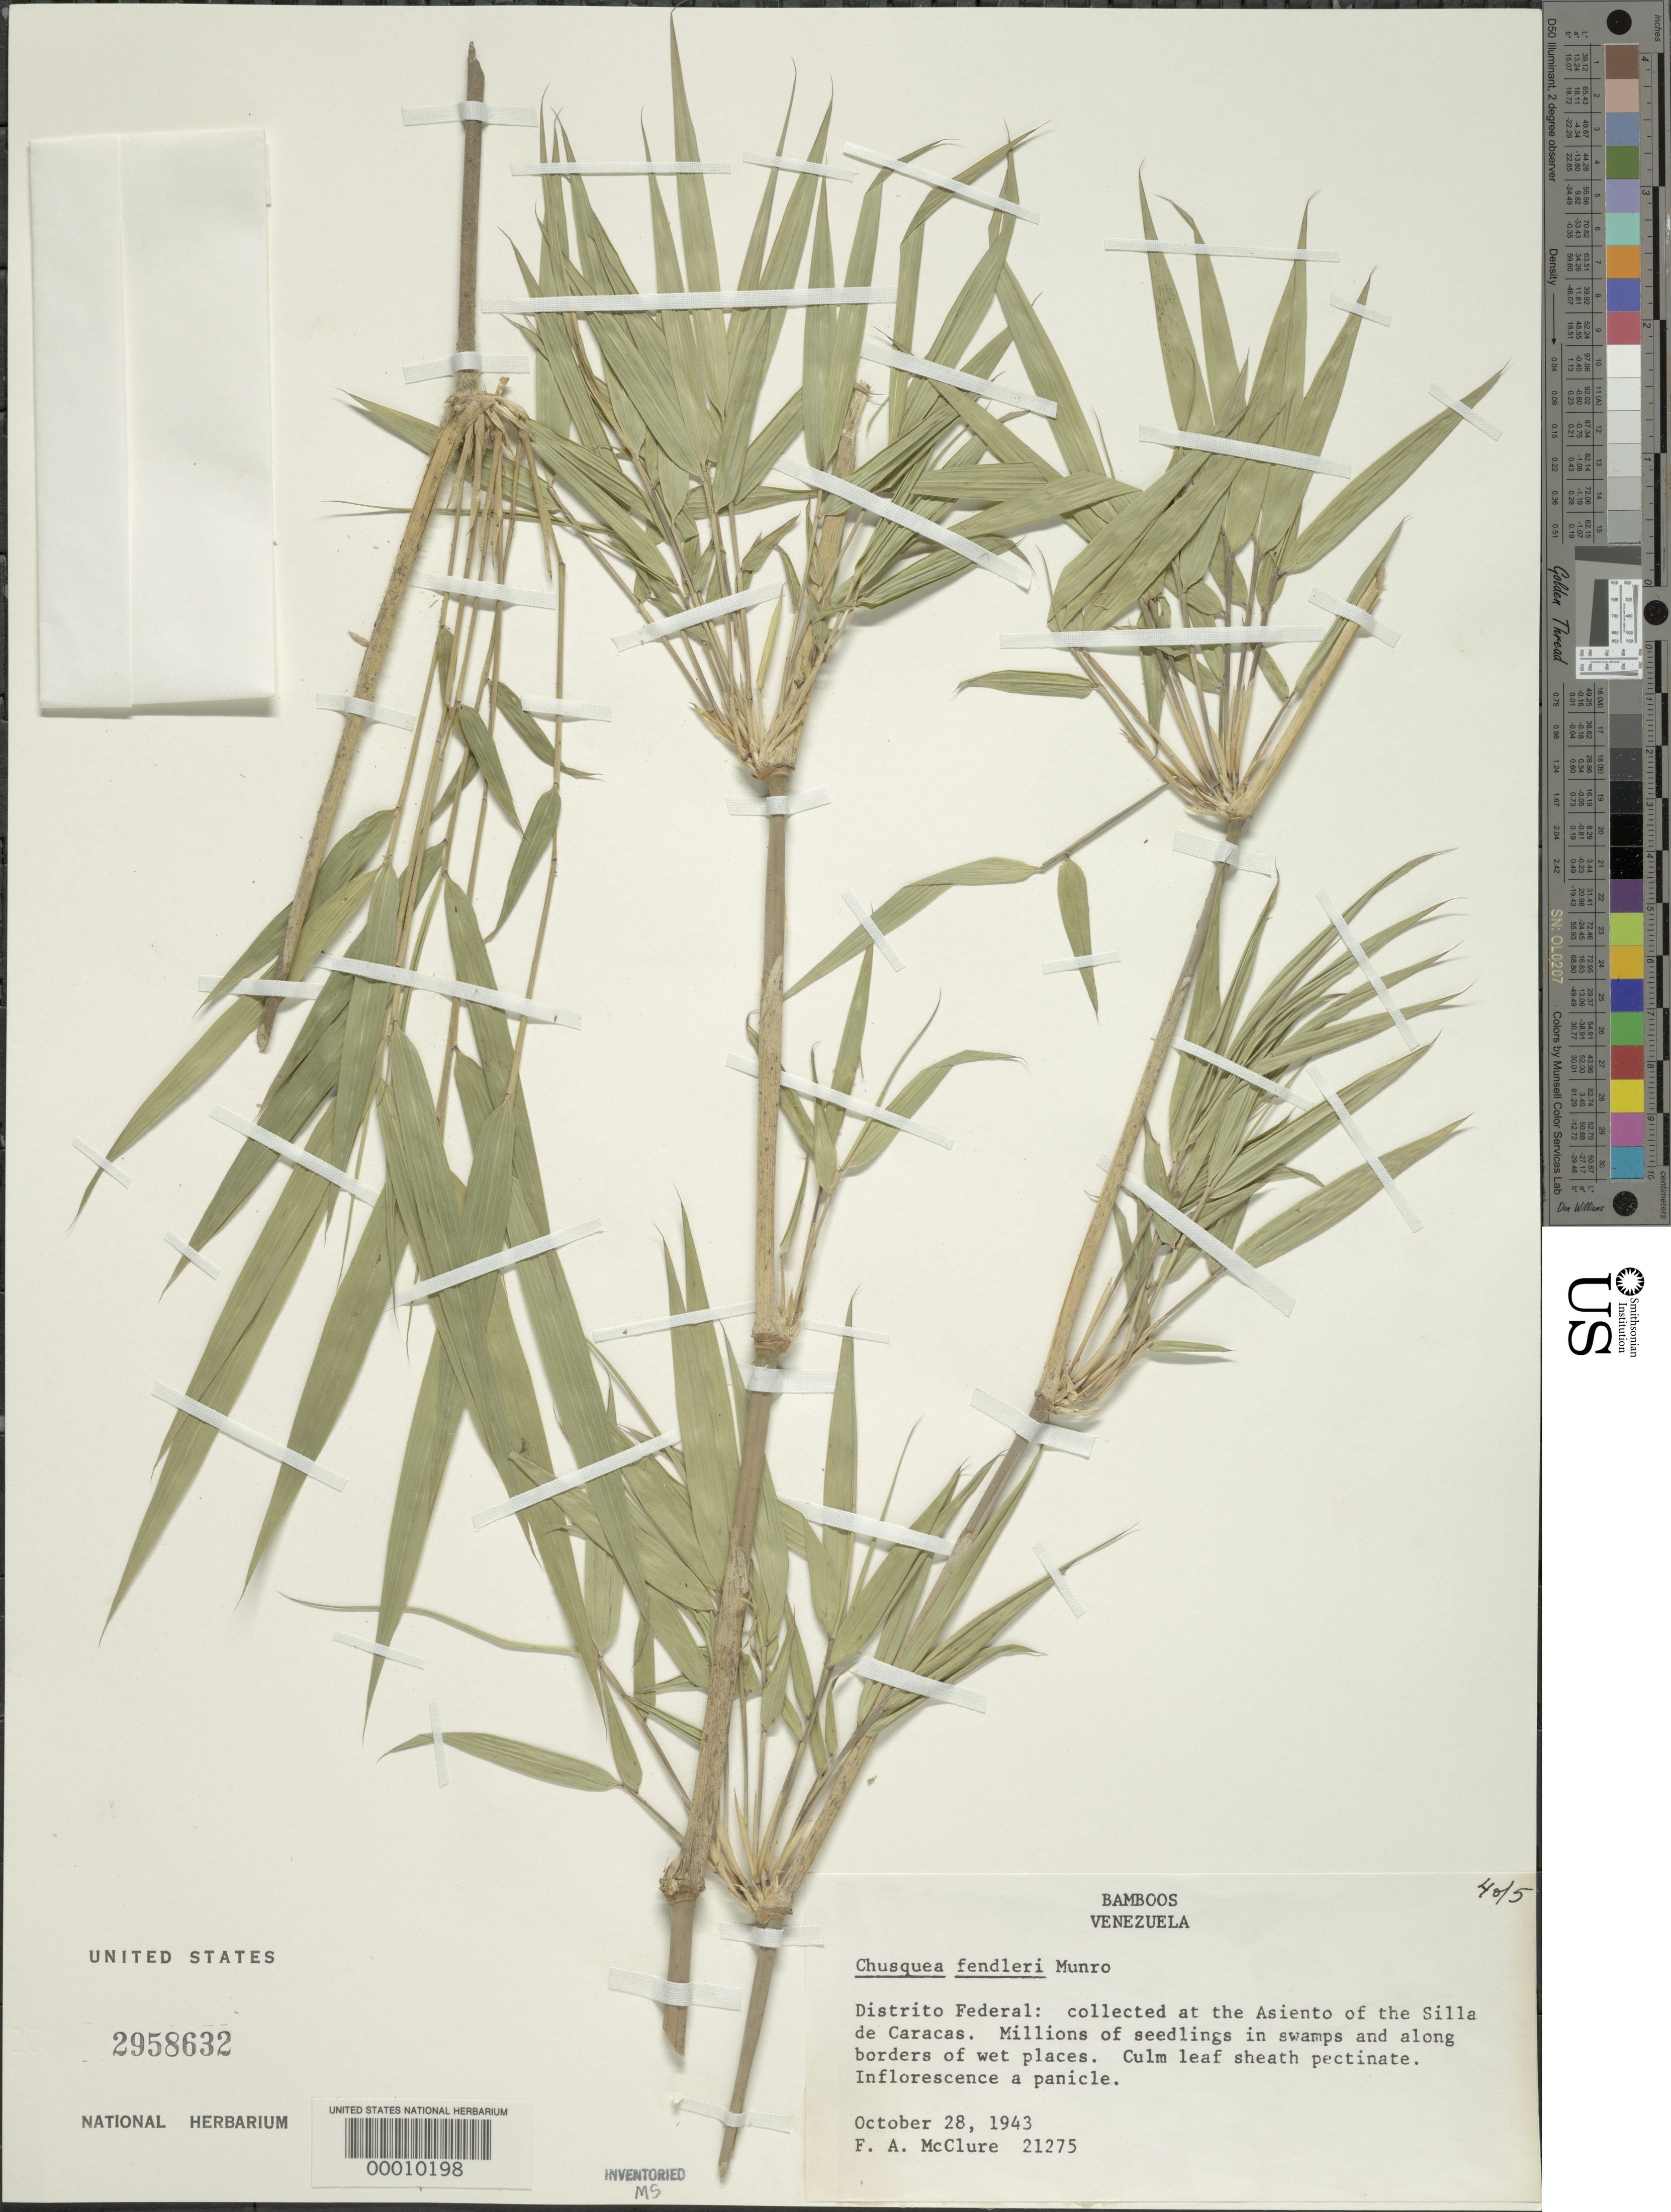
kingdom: Plantae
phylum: Tracheophyta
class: Liliopsida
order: Poales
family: Poaceae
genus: Chusquea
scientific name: Chusquea fendleri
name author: Munro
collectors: F. A. McClure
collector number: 21275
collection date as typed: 28 Oct 1943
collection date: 1943-10-28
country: Venezuela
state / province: Distrito Federal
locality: Asiento silla de caracas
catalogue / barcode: US 2958632